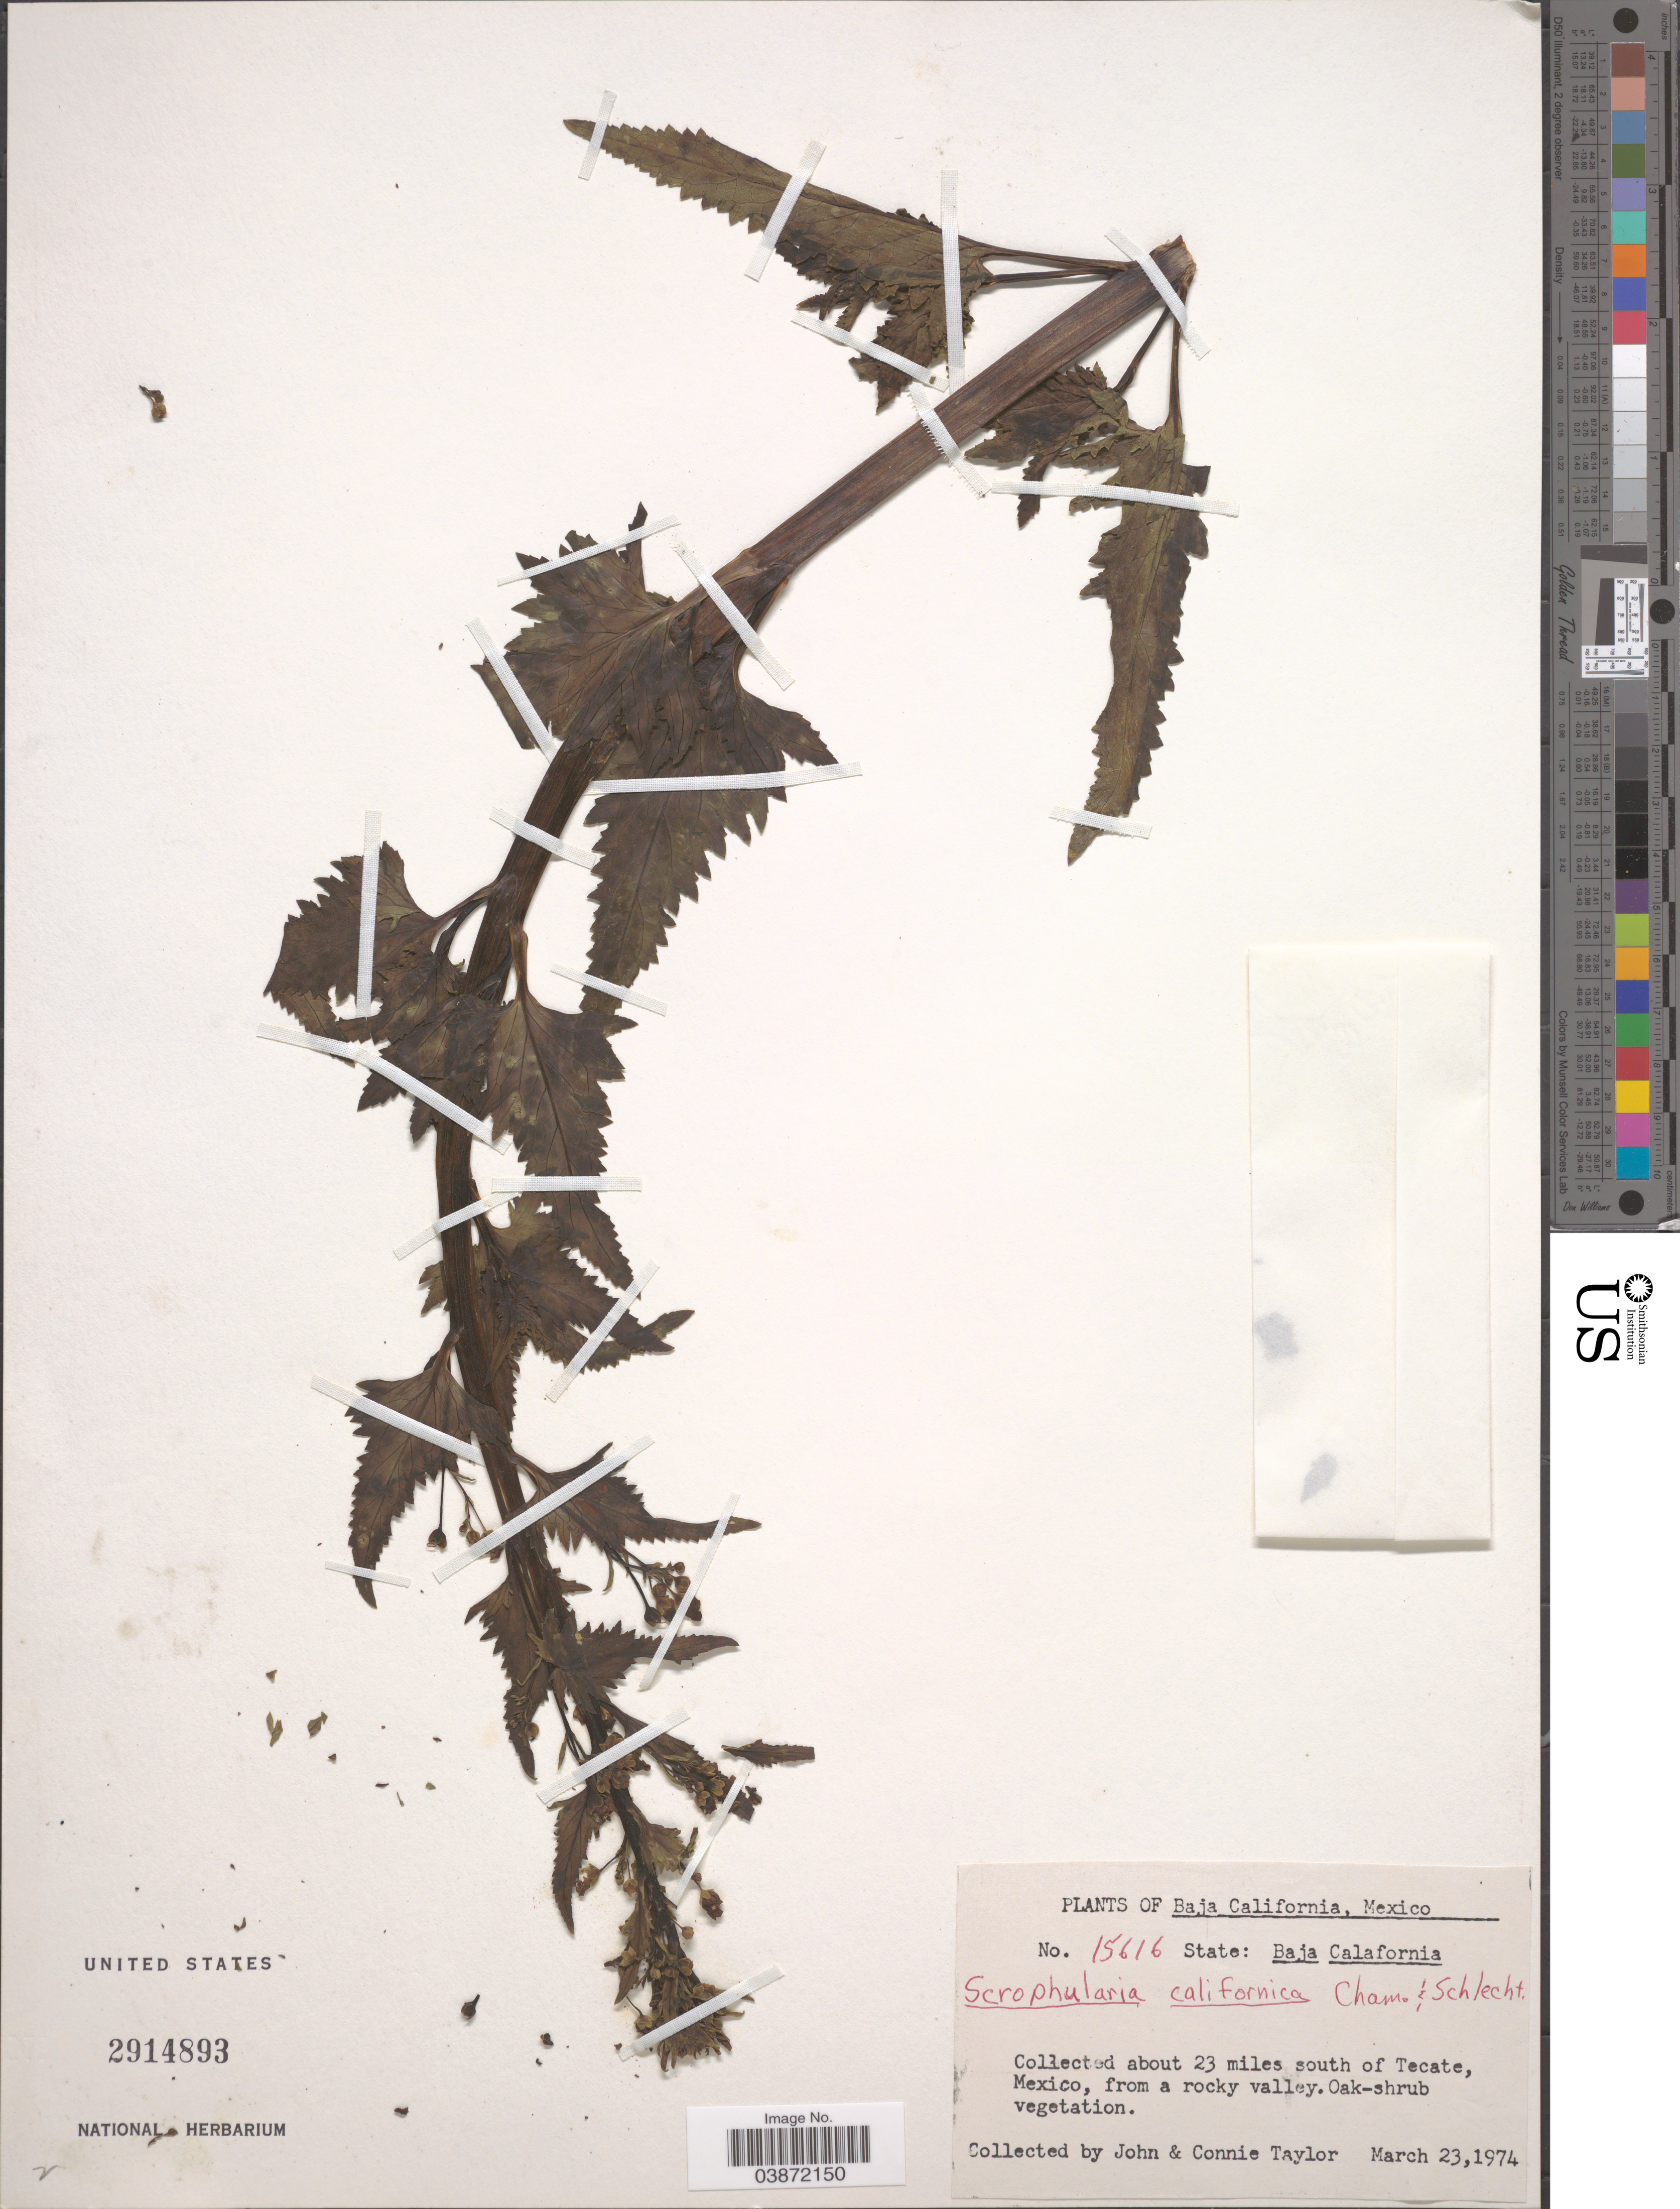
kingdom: Plantae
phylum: Tracheophyta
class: Magnoliopsida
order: Lamiales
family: Scrophulariaceae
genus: Scrophularia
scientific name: Scrophularia californica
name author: Cham. & Schltdl.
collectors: J. Taylor & C. Taylor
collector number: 15616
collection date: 1974-03-23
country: Mexico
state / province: Baja California Norte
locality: About 23 miles south of Tecate, from a rocky valley.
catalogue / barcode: US 2914893